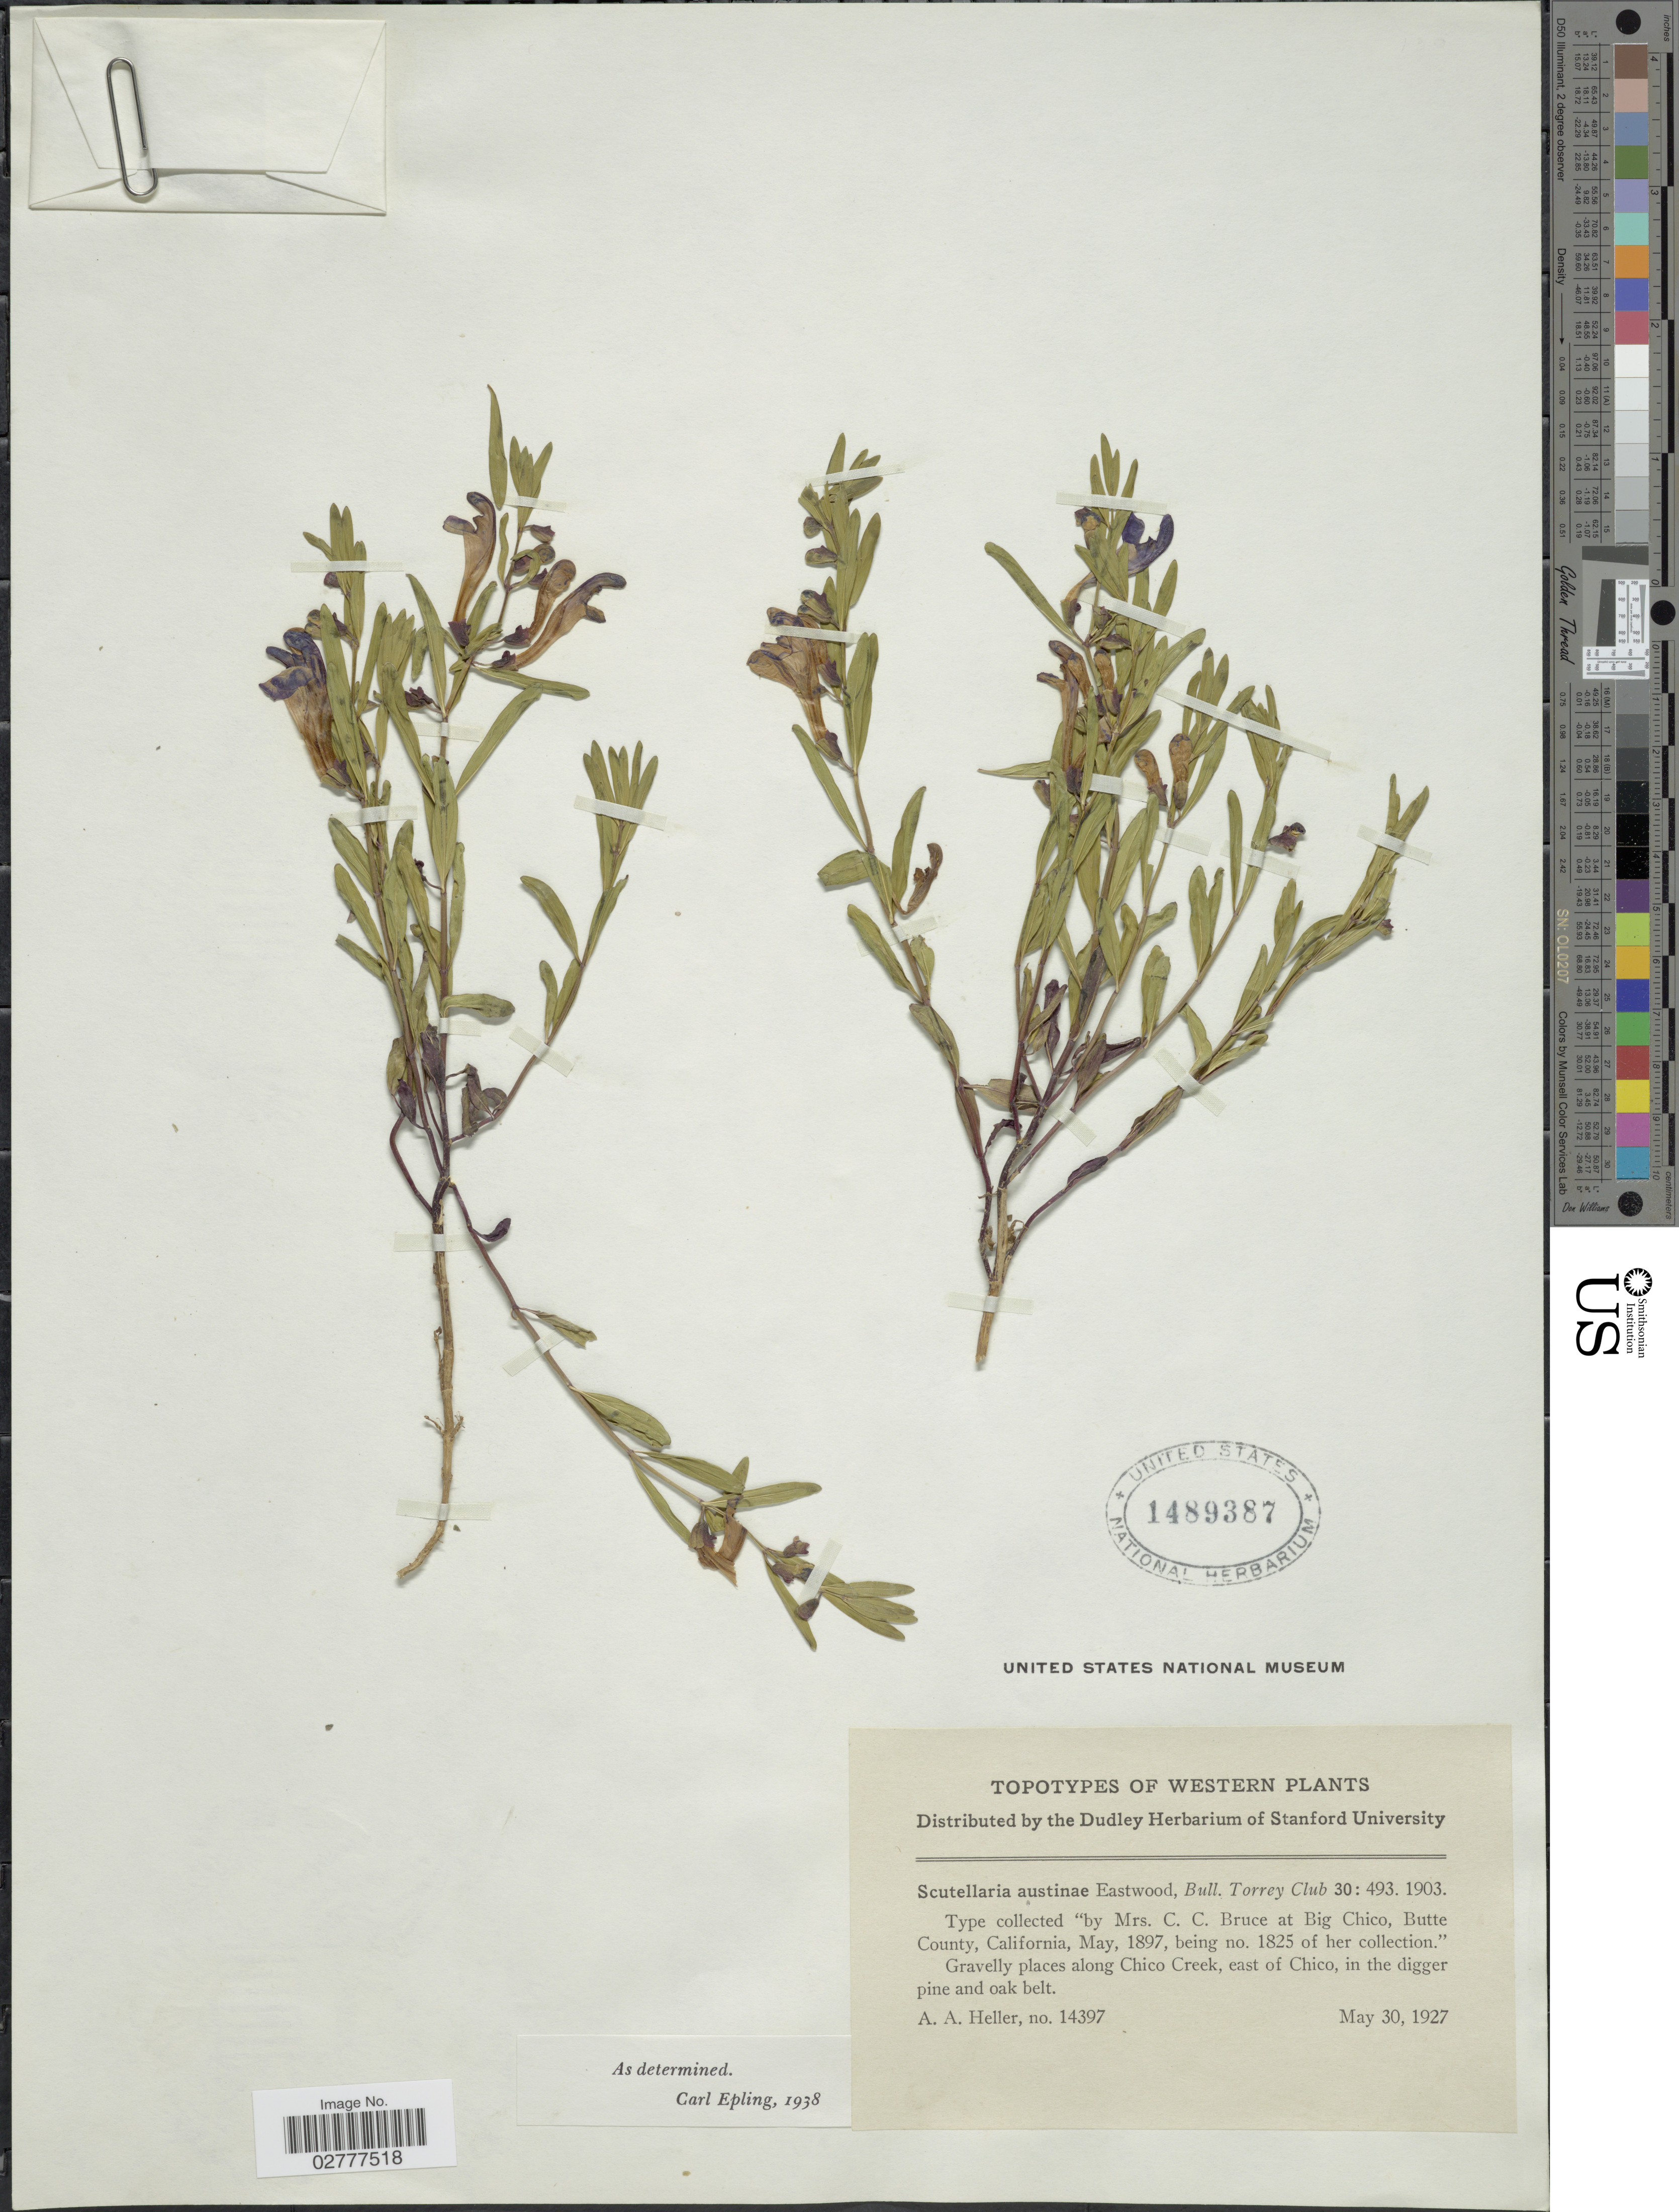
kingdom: Plantae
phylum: Tracheophyta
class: Magnoliopsida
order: Lamiales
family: Lamiaceae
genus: Scutellaria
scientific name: Scutellaria austinae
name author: Eastw.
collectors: C. Bruce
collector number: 1825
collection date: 1897-05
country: United States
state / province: California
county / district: Butte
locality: Big Chico, Butte County, gravelly places along Chico Creek, east of Chico, in the digger pine and oak belt.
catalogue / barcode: US 1489387